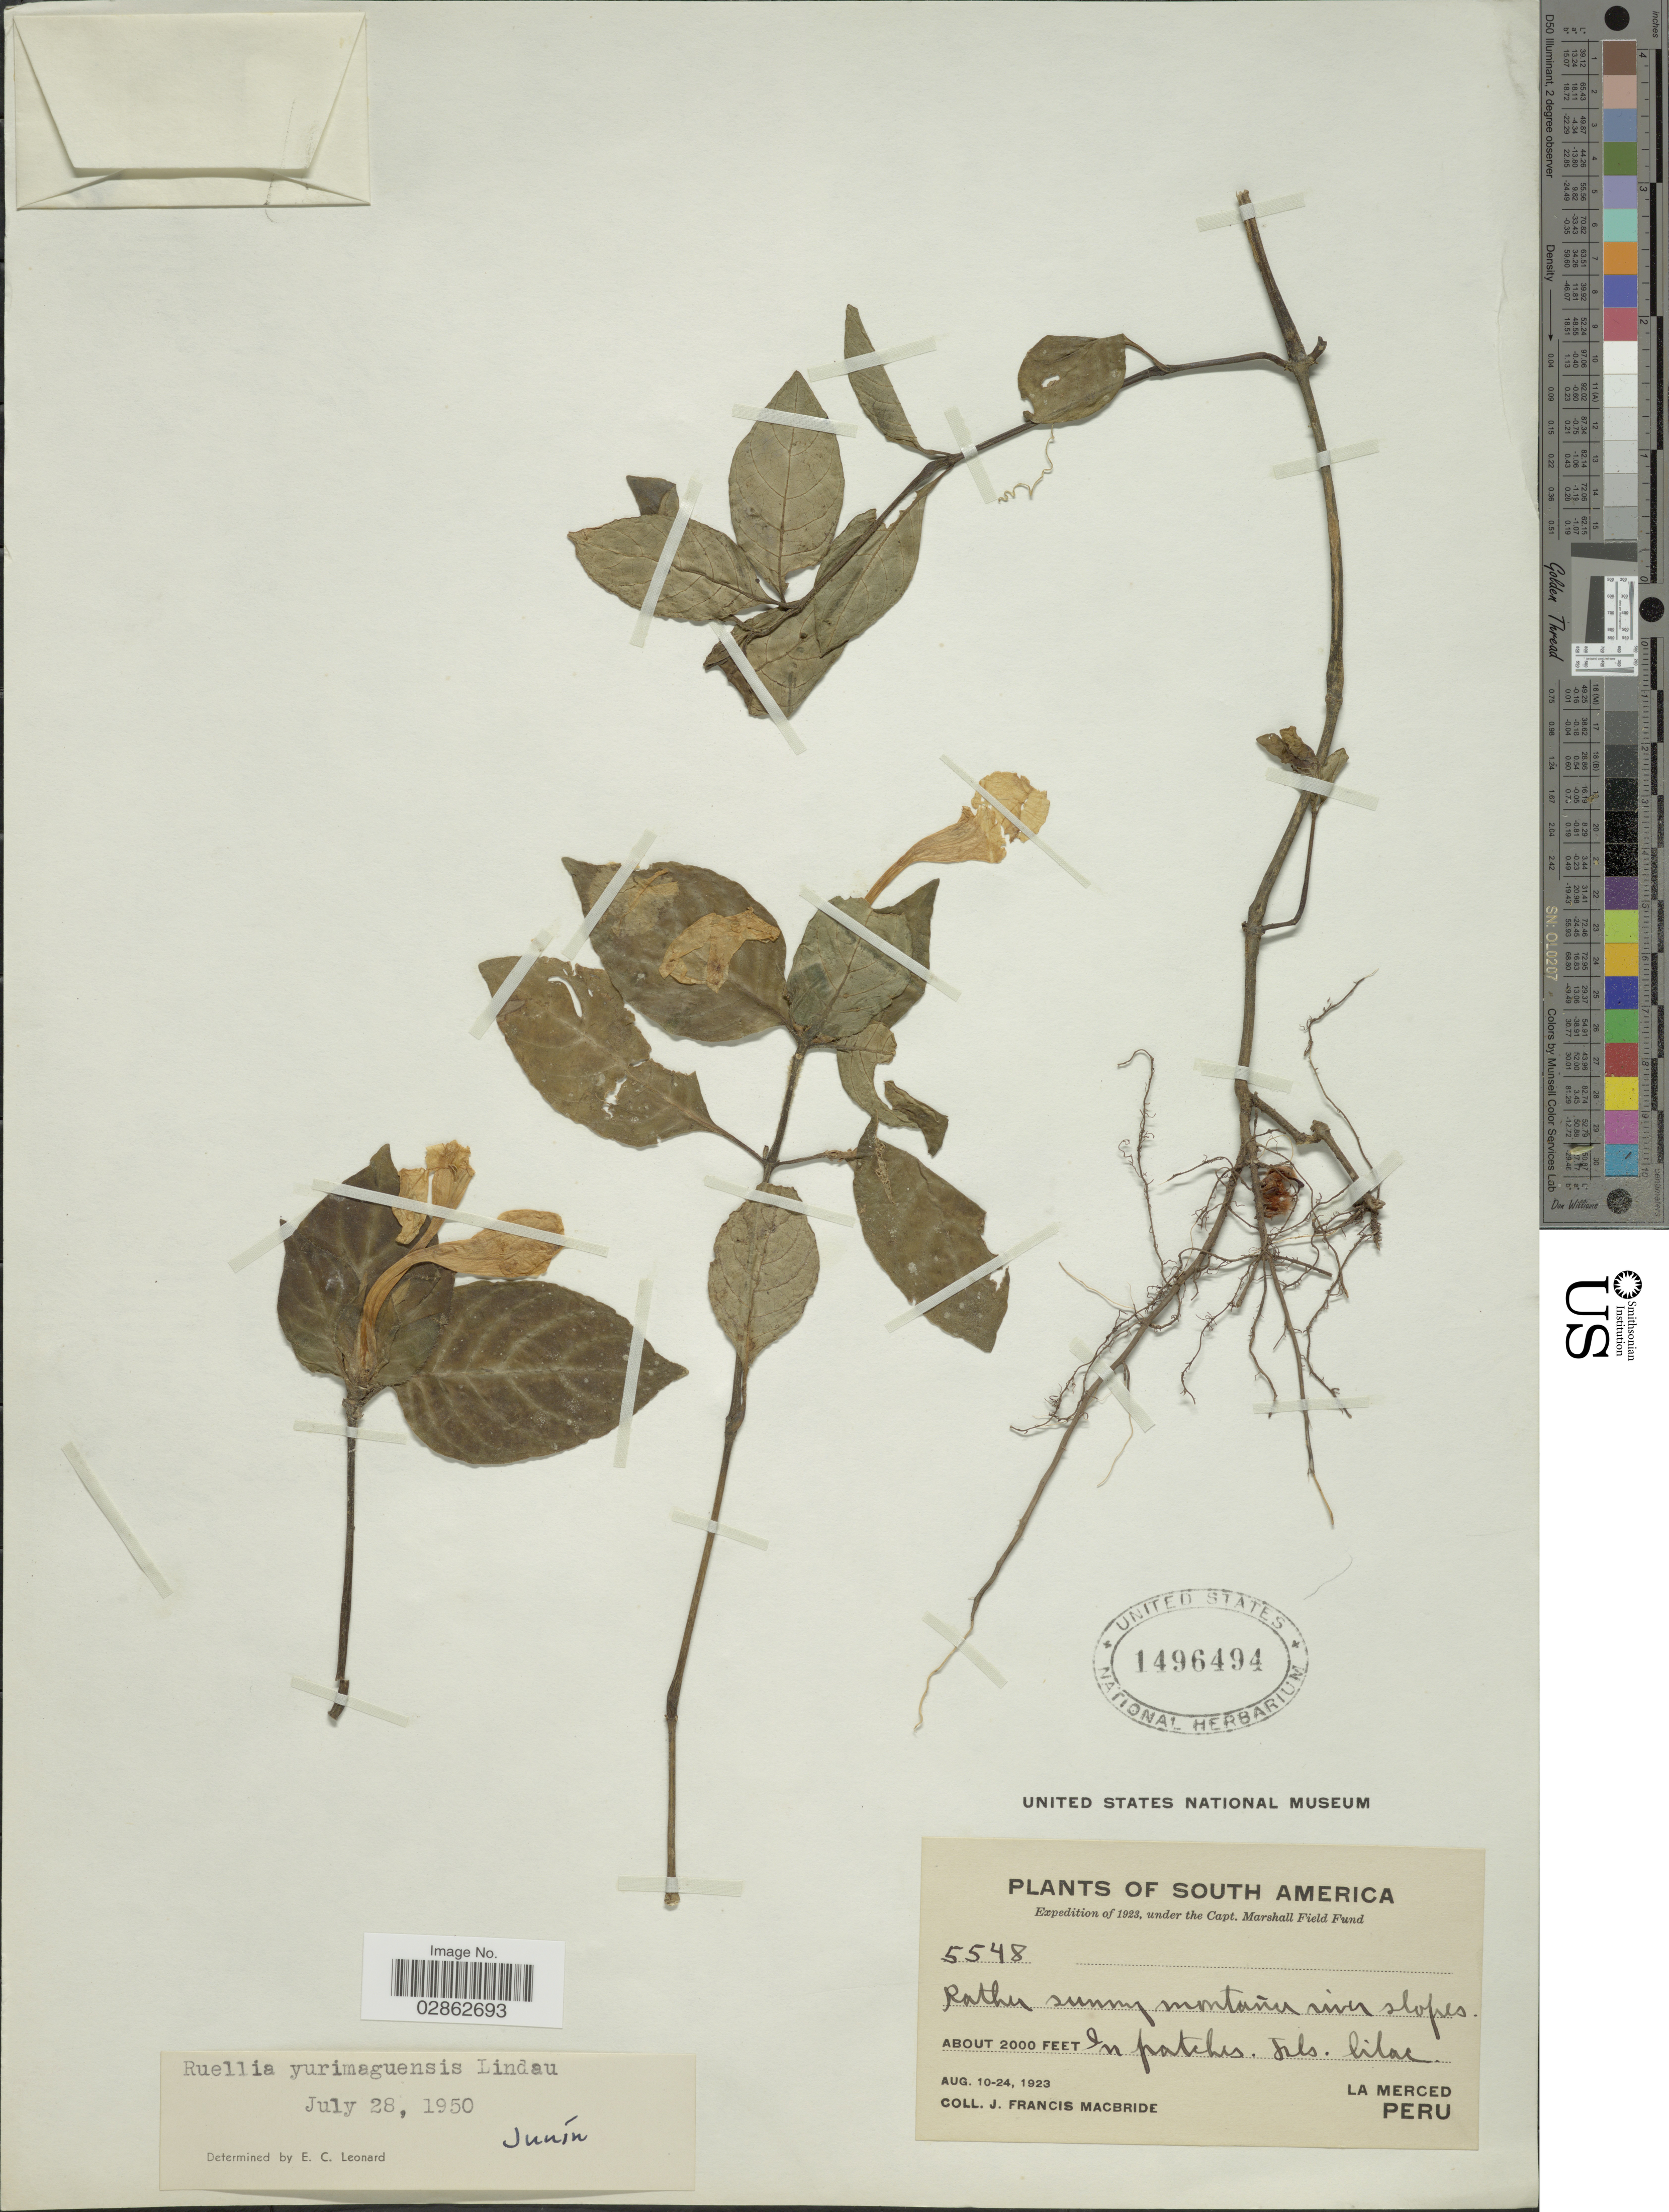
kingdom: Plantae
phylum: Tracheophyta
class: Magnoliopsida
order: Lamiales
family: Acanthaceae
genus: Ruellia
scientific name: Ruellia yurimaguensis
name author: Lindau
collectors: J. F. Macbride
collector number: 5548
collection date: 1923-08-10/1923-08-24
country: Peru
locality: La Merced.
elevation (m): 610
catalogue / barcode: US 1496494